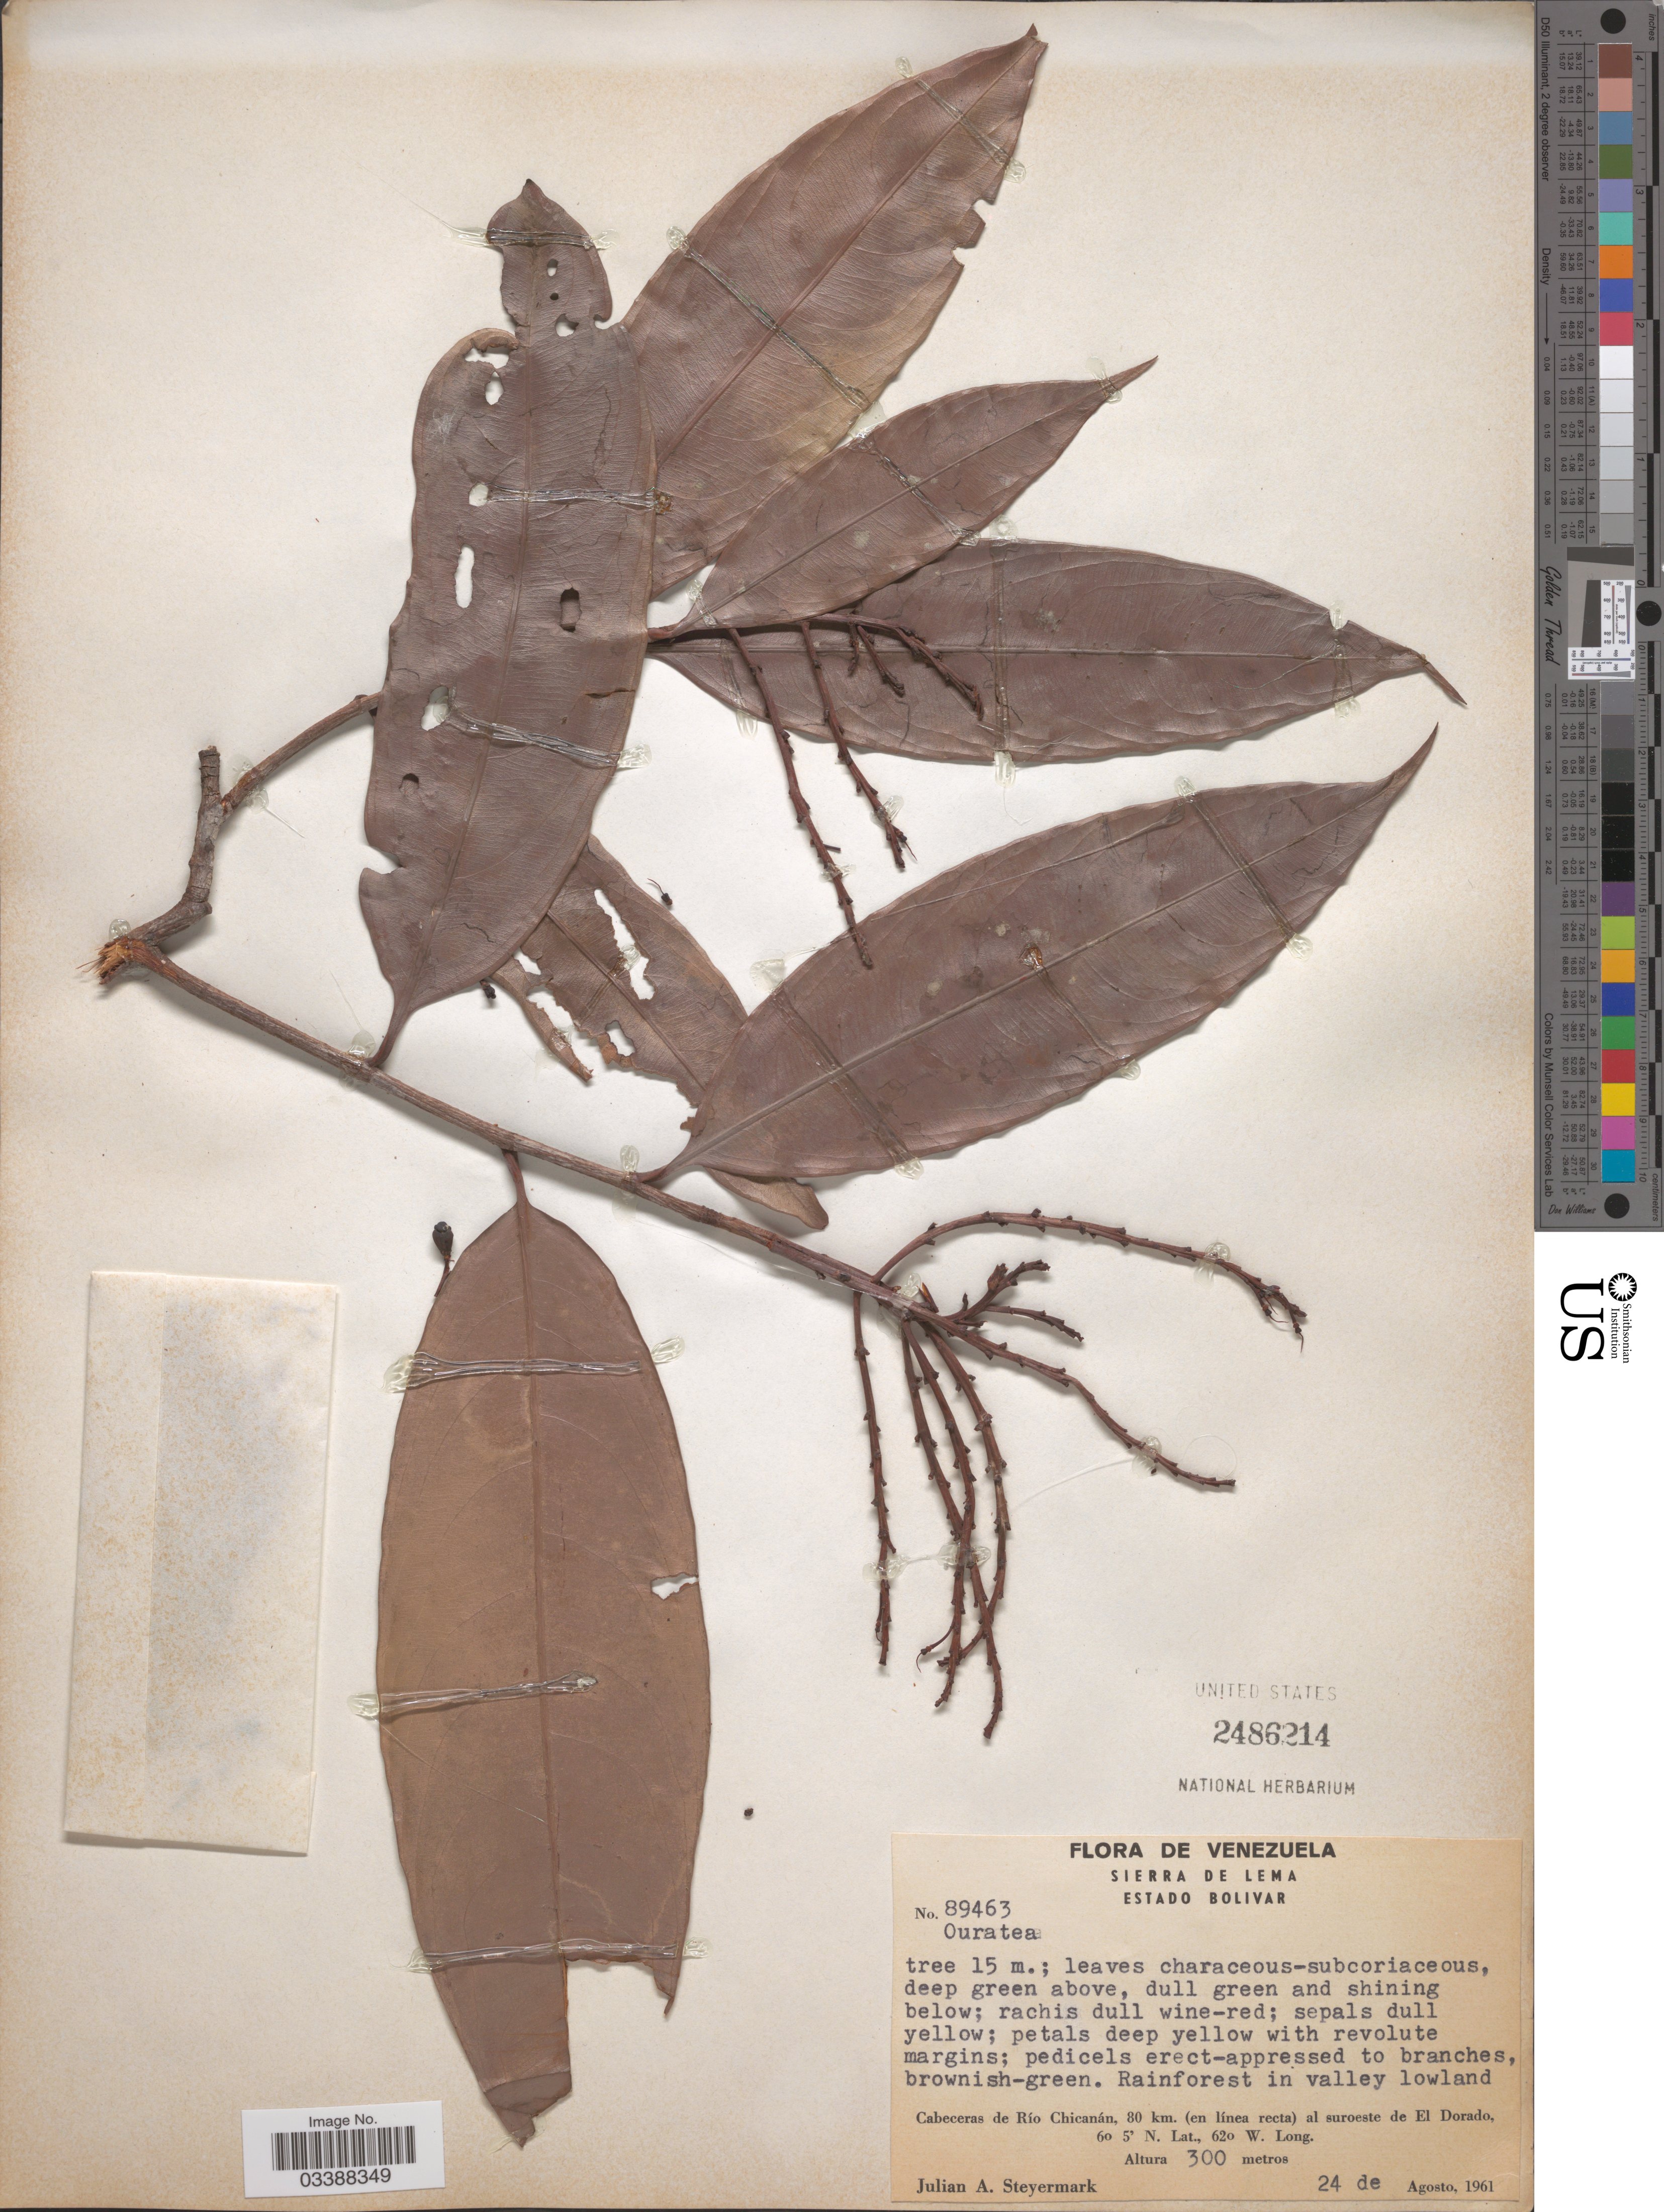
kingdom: Plantae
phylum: Tracheophyta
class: Magnoliopsida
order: Malpighiales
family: Ochnaceae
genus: Ouratea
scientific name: Ouratea sp.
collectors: J. Steyermark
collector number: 89463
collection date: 1961-08-24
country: Venezuela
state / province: Bolivar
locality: Sierra de Lema. Cabeceras de Río Chicanán, 80 km. (en línea recta) al suroeste de El Dorado.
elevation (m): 300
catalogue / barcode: US 2486214